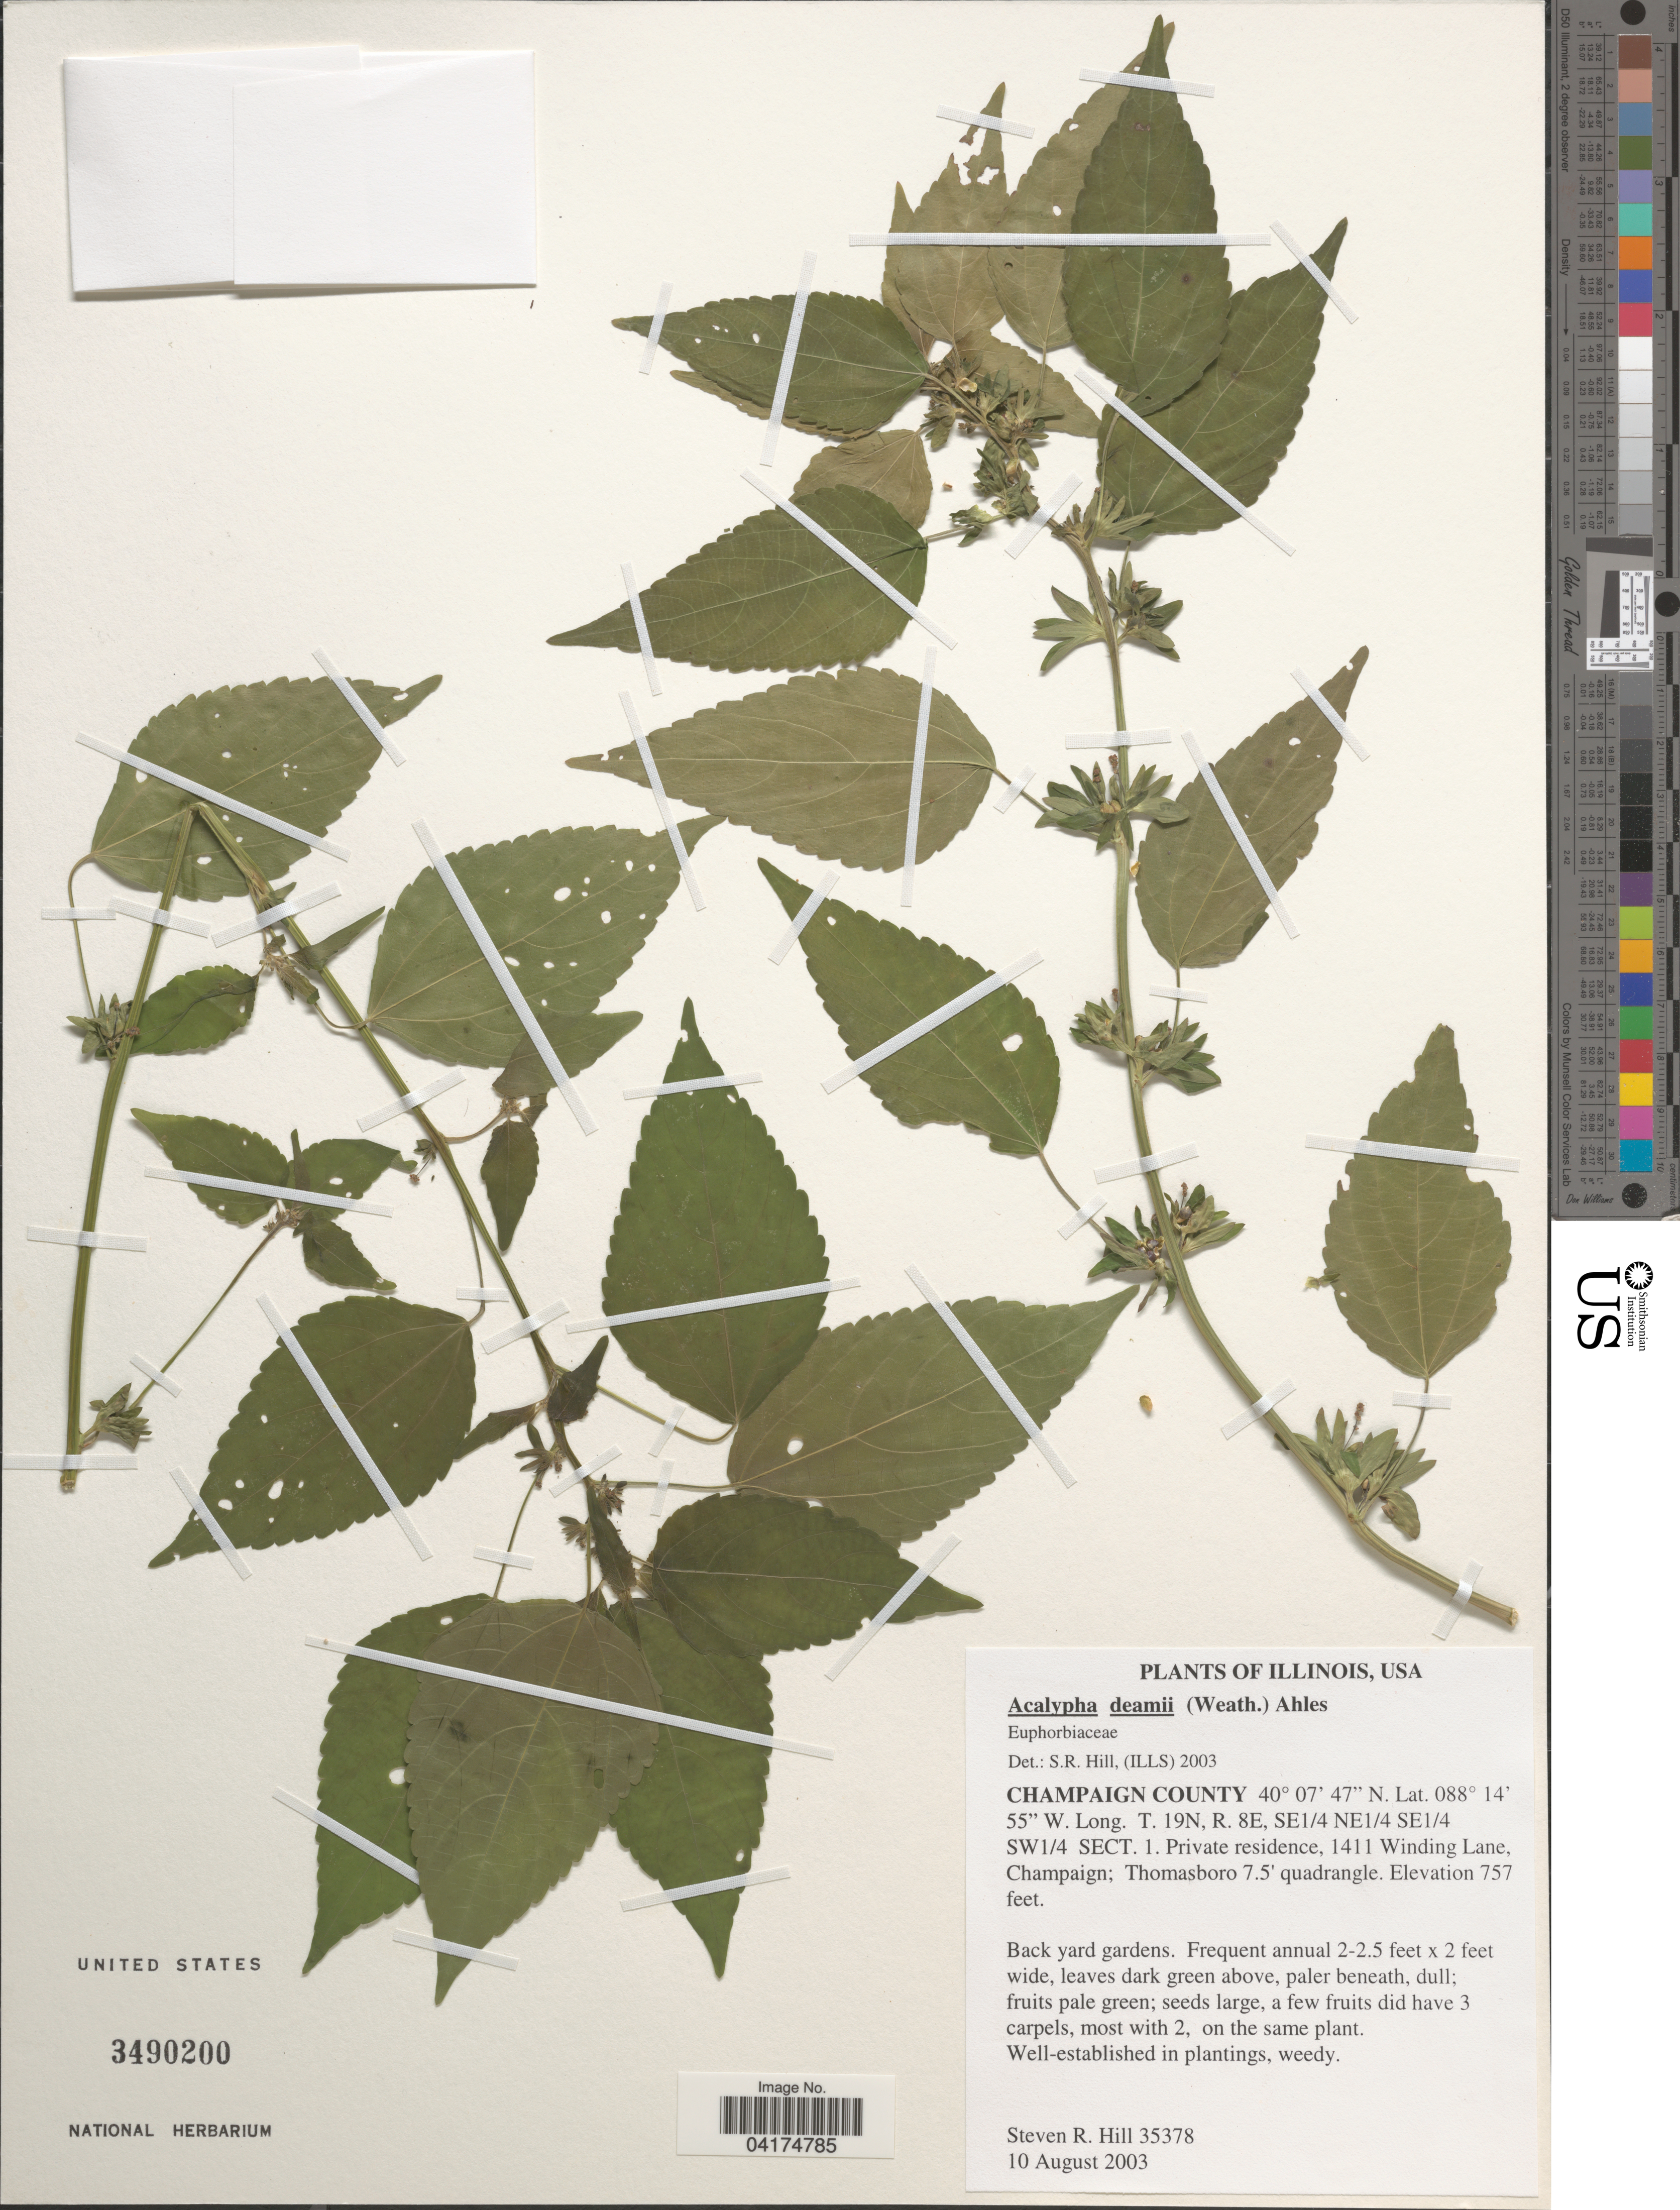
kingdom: Plantae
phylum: Tracheophyta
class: Magnoliopsida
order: Malpighiales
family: Euphorbiaceae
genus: Acalypha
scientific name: Acalypha deamii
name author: (Weath.) H.E. Ahles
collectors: S. R. Hill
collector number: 35378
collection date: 2003-08-10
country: United States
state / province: Illinois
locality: Champaign County. T. 19N, R. 8E, SE¼ NE¼ SE¼ SW¼ Sect. 1. Private residence, 1411 Winding Lane, Champaign; Thomasboro 7.5' quadrangle.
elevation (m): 231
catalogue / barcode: US 3490200